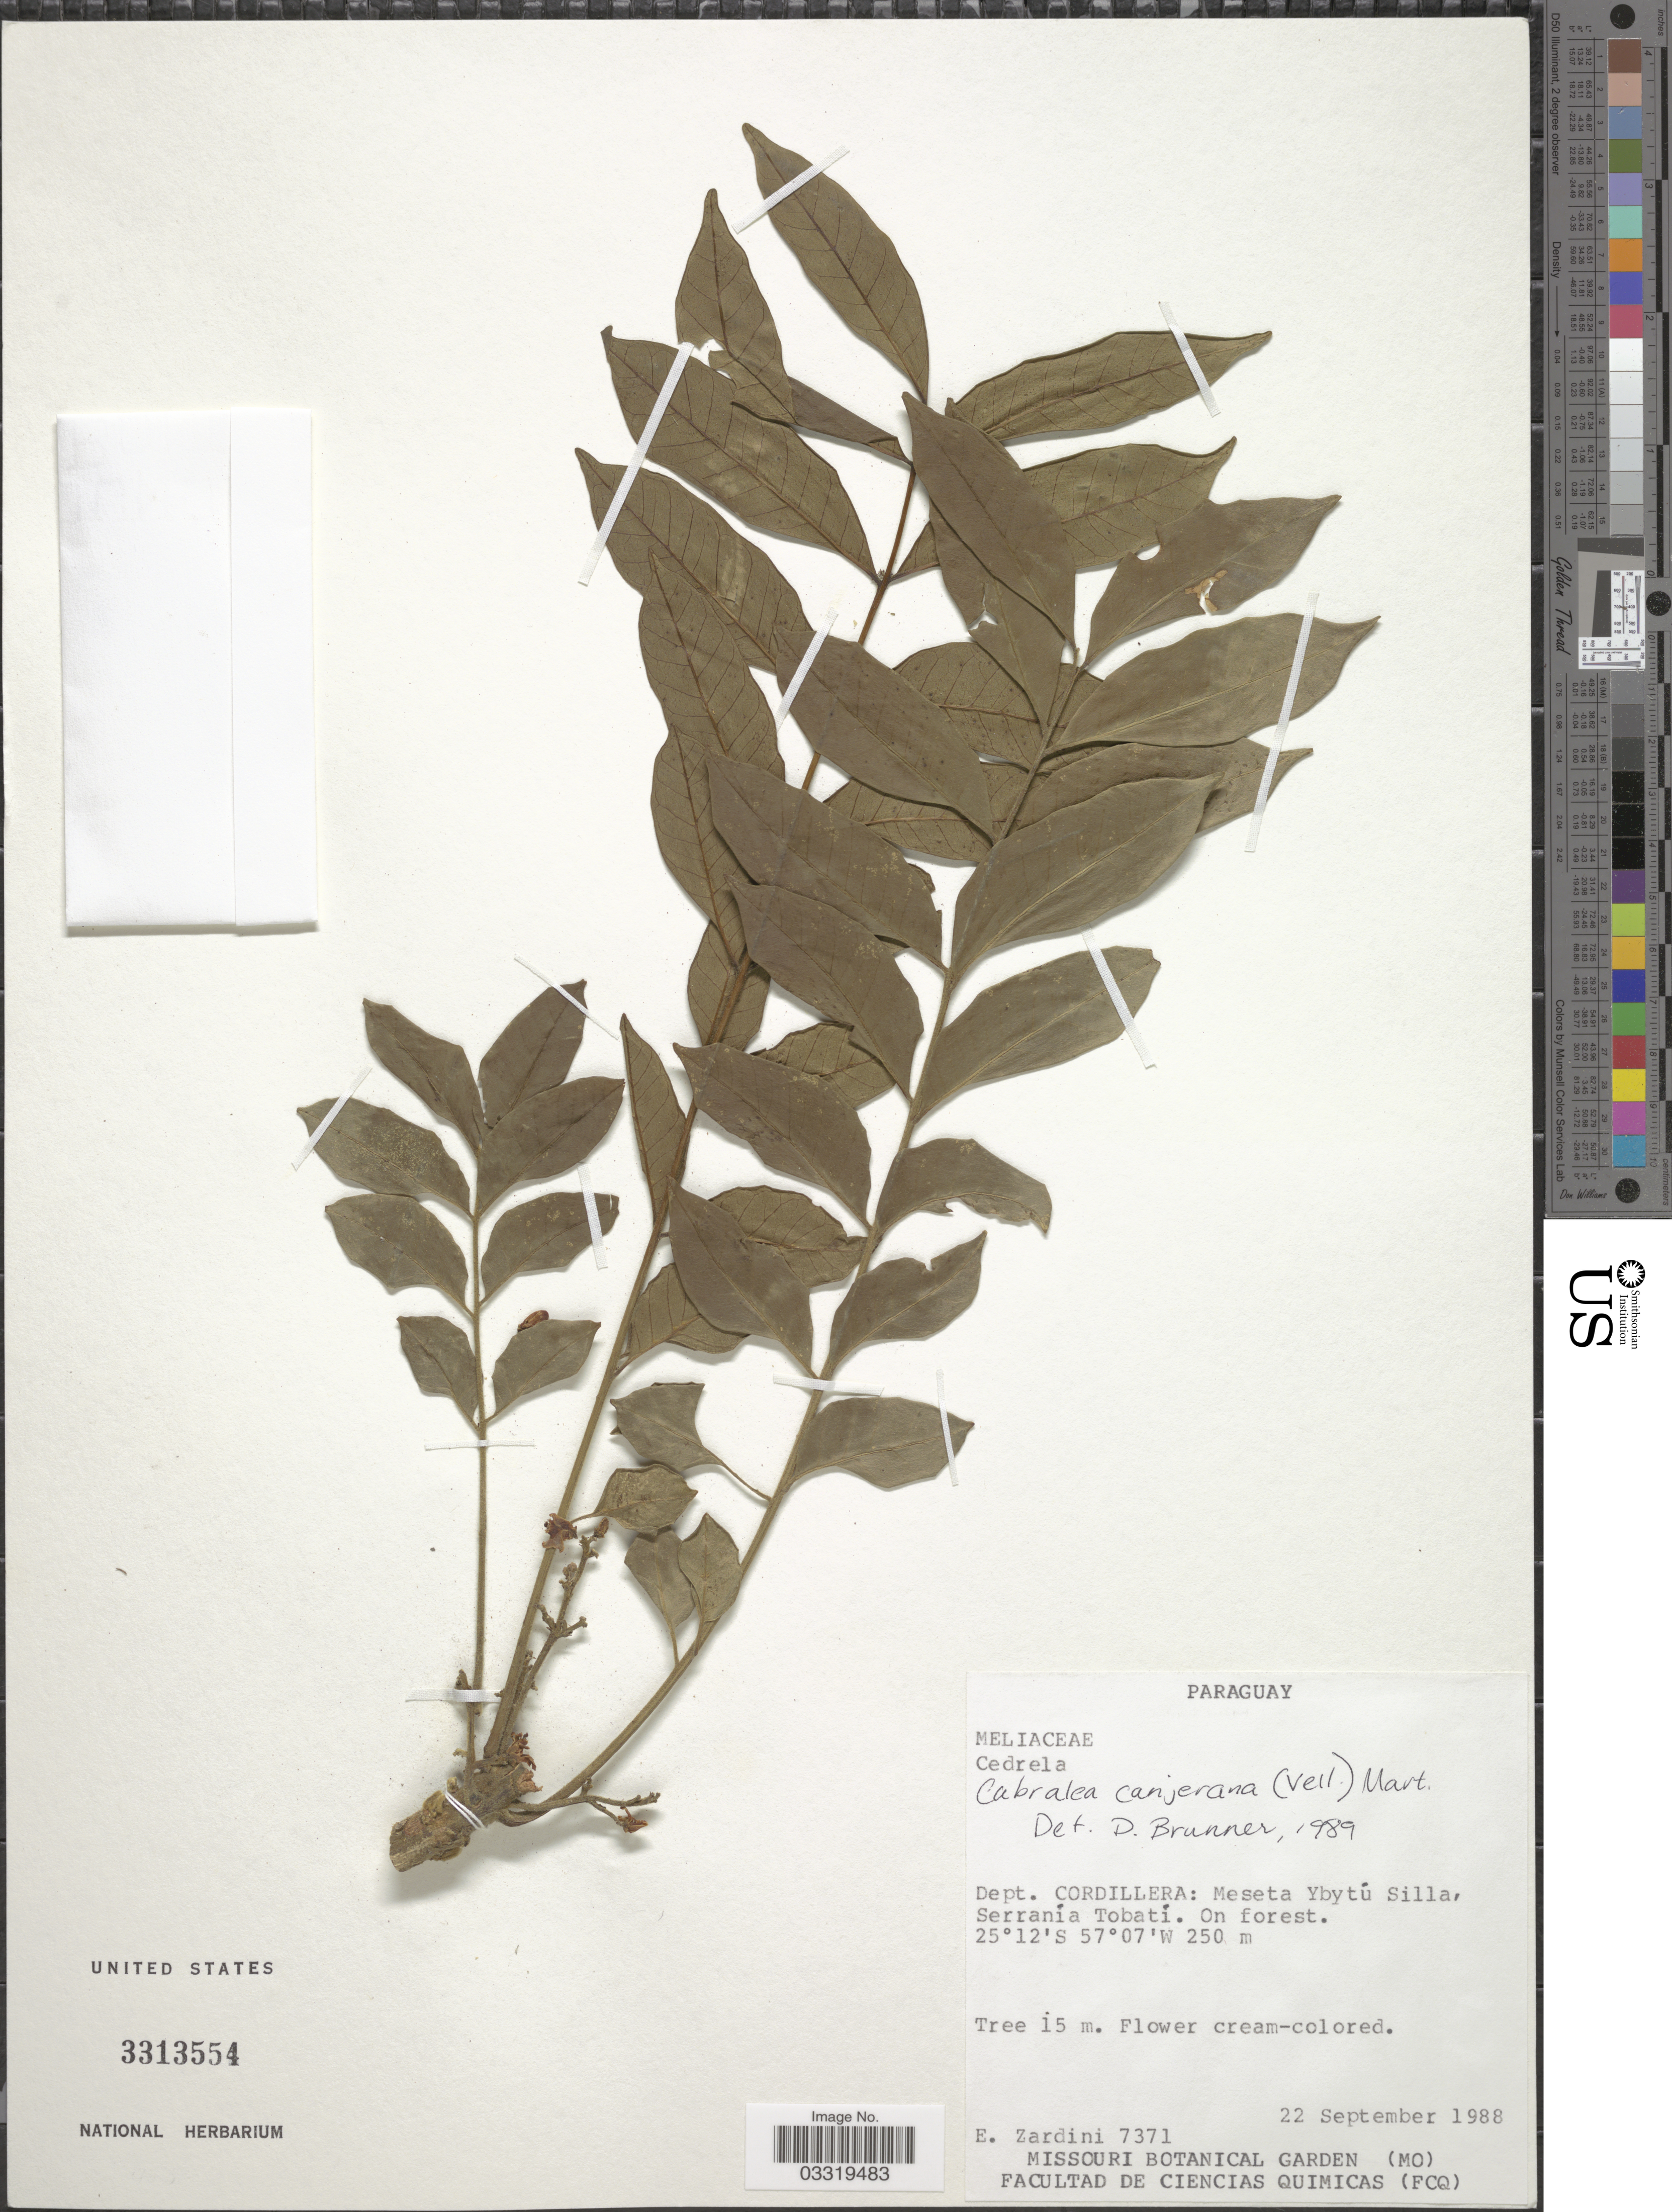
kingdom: Plantae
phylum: Tracheophyta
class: Magnoliopsida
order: Sapindales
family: Meliaceae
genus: Cabralea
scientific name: Cabralea canjerana subsp. canjerana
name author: (Vell.) Mart.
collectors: E. Zardini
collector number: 7371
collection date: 1988-09-22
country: Paraguay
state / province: Cordillera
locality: Dept. Cordillera: Meseta Ybytú Silla, Serranía Tobatí.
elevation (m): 250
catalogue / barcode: US 3313554